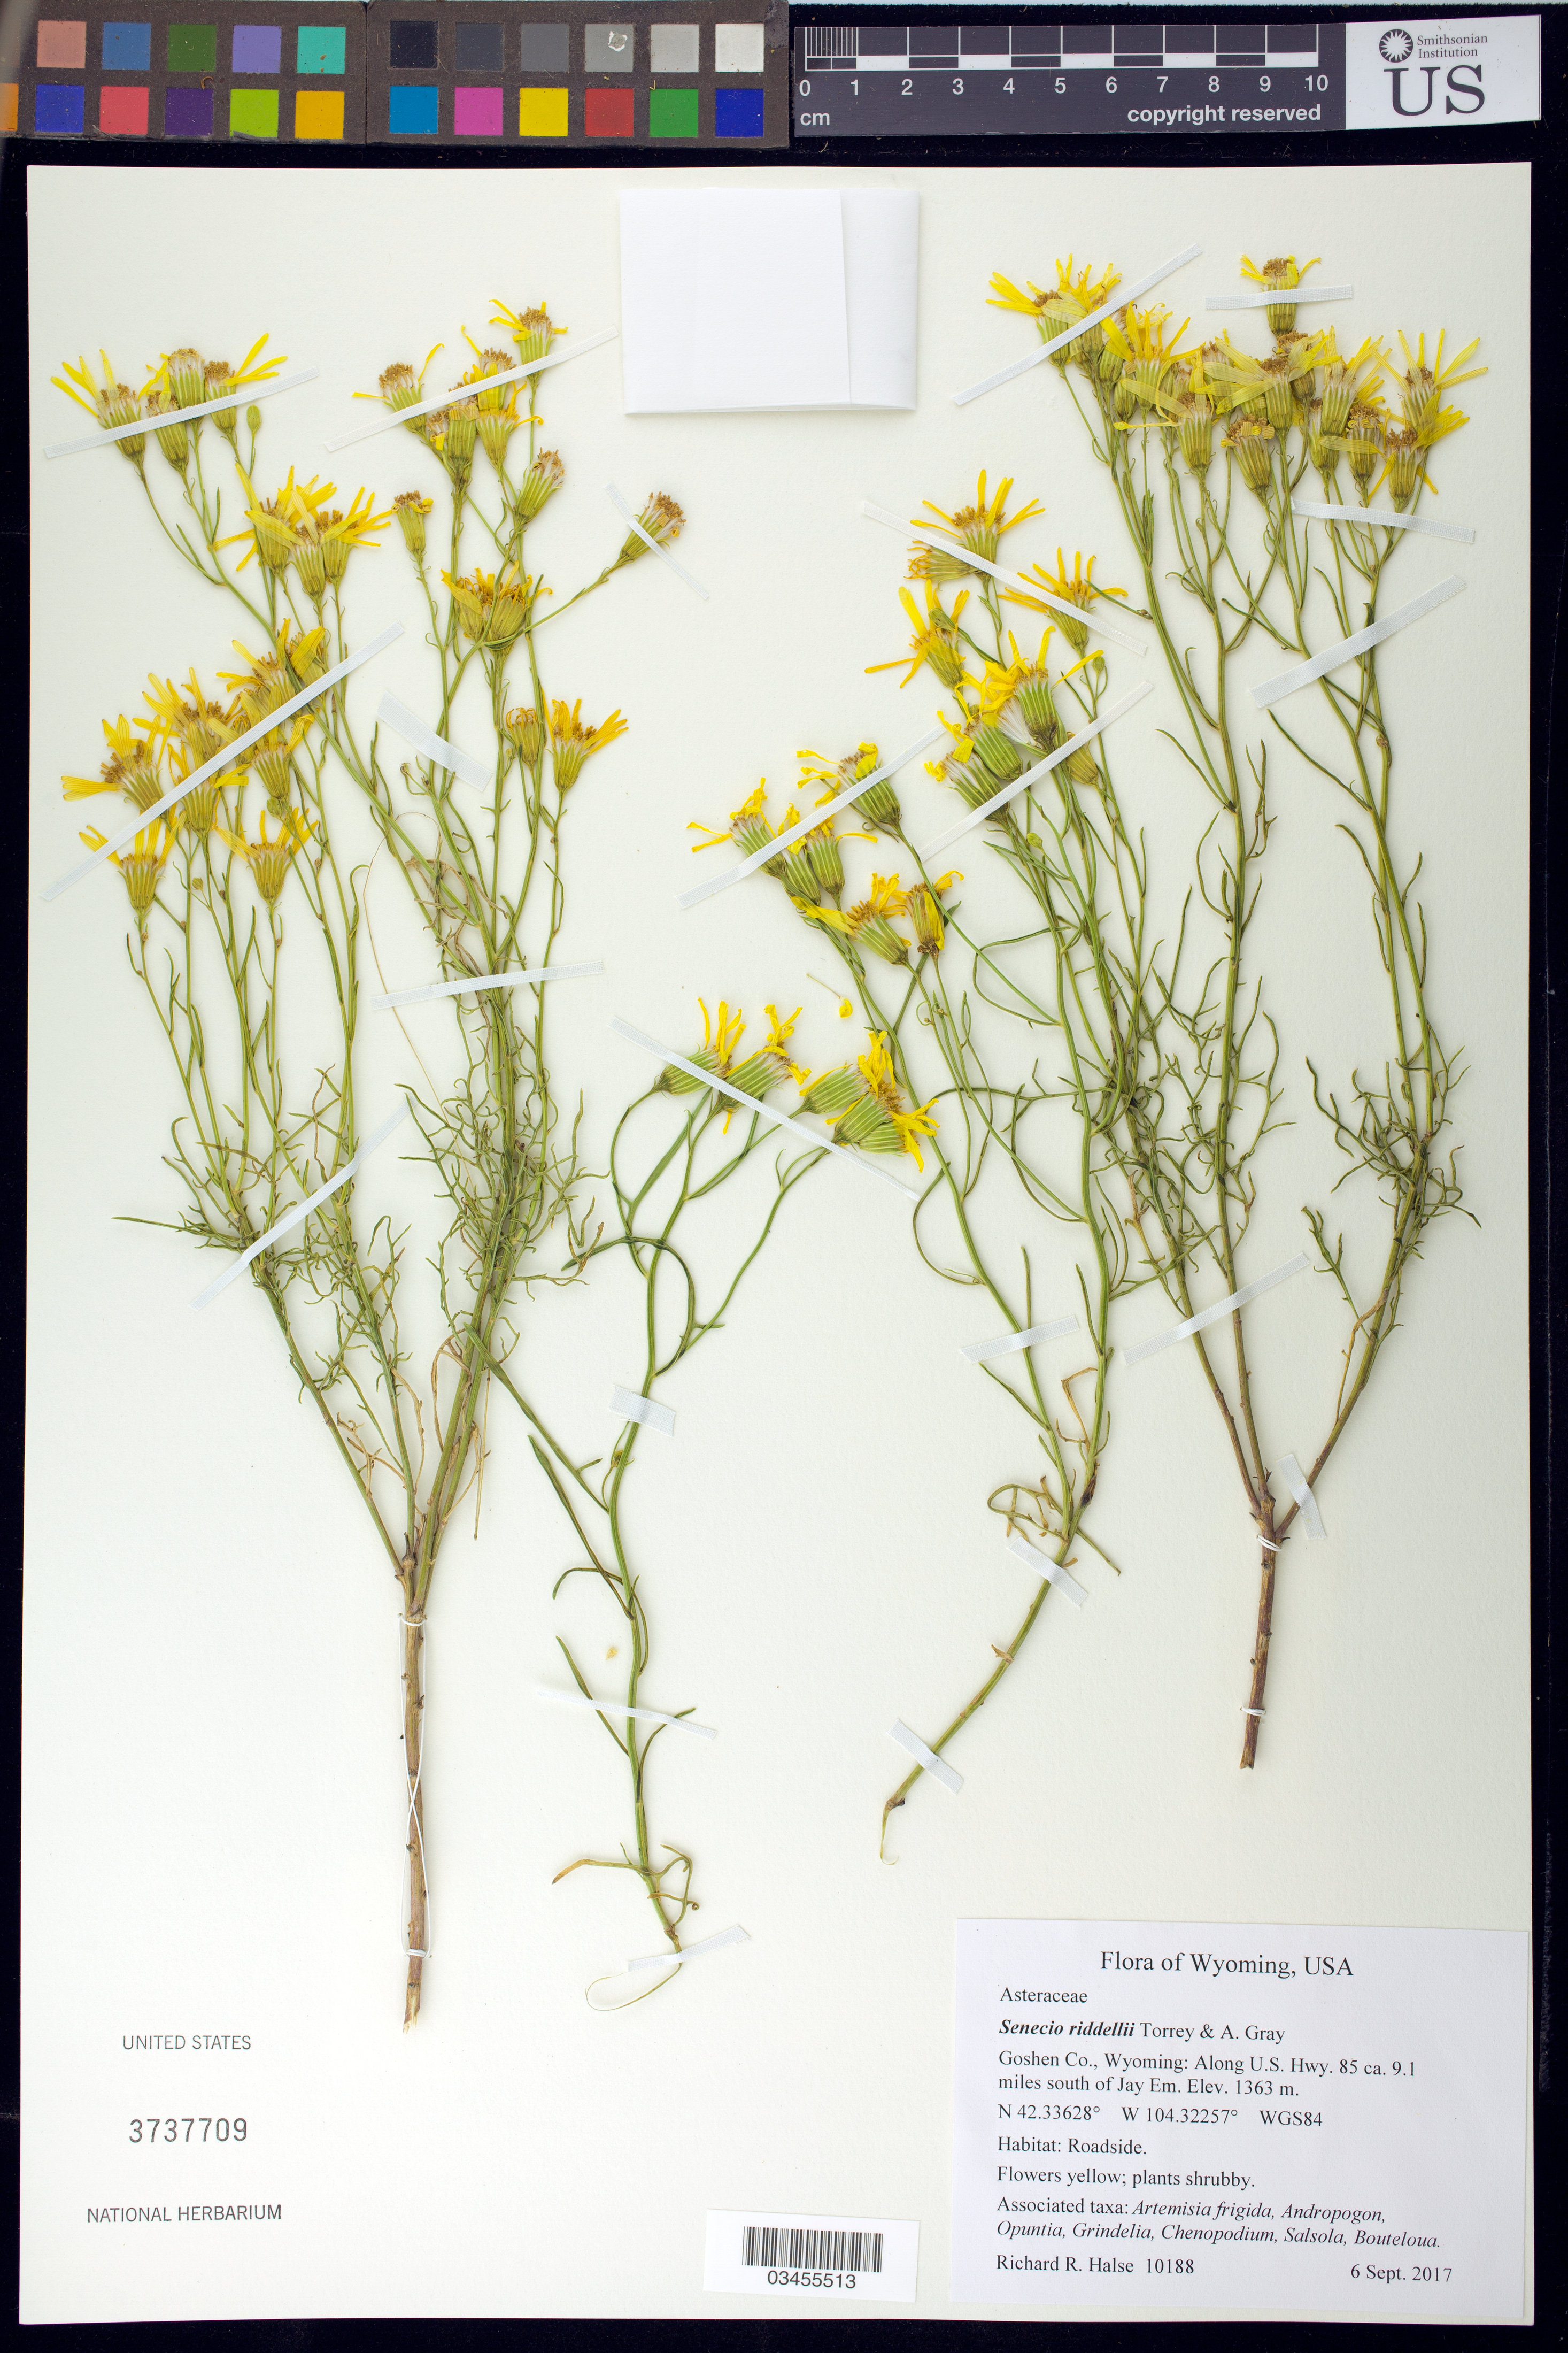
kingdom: Plantae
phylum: Tracheophyta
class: Magnoliopsida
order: Asterales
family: Asteraceae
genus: Senecio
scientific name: Senecio riddellii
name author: Torr. & A. Gray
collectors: R. Halse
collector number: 10188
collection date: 2017-09-06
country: United States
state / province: Wyoming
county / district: Goshen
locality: Along US Hwy 85, 9.1 mi. S of Jay Em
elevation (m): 1363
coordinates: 42.33628 N, 104.32257 W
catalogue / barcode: US 3737709